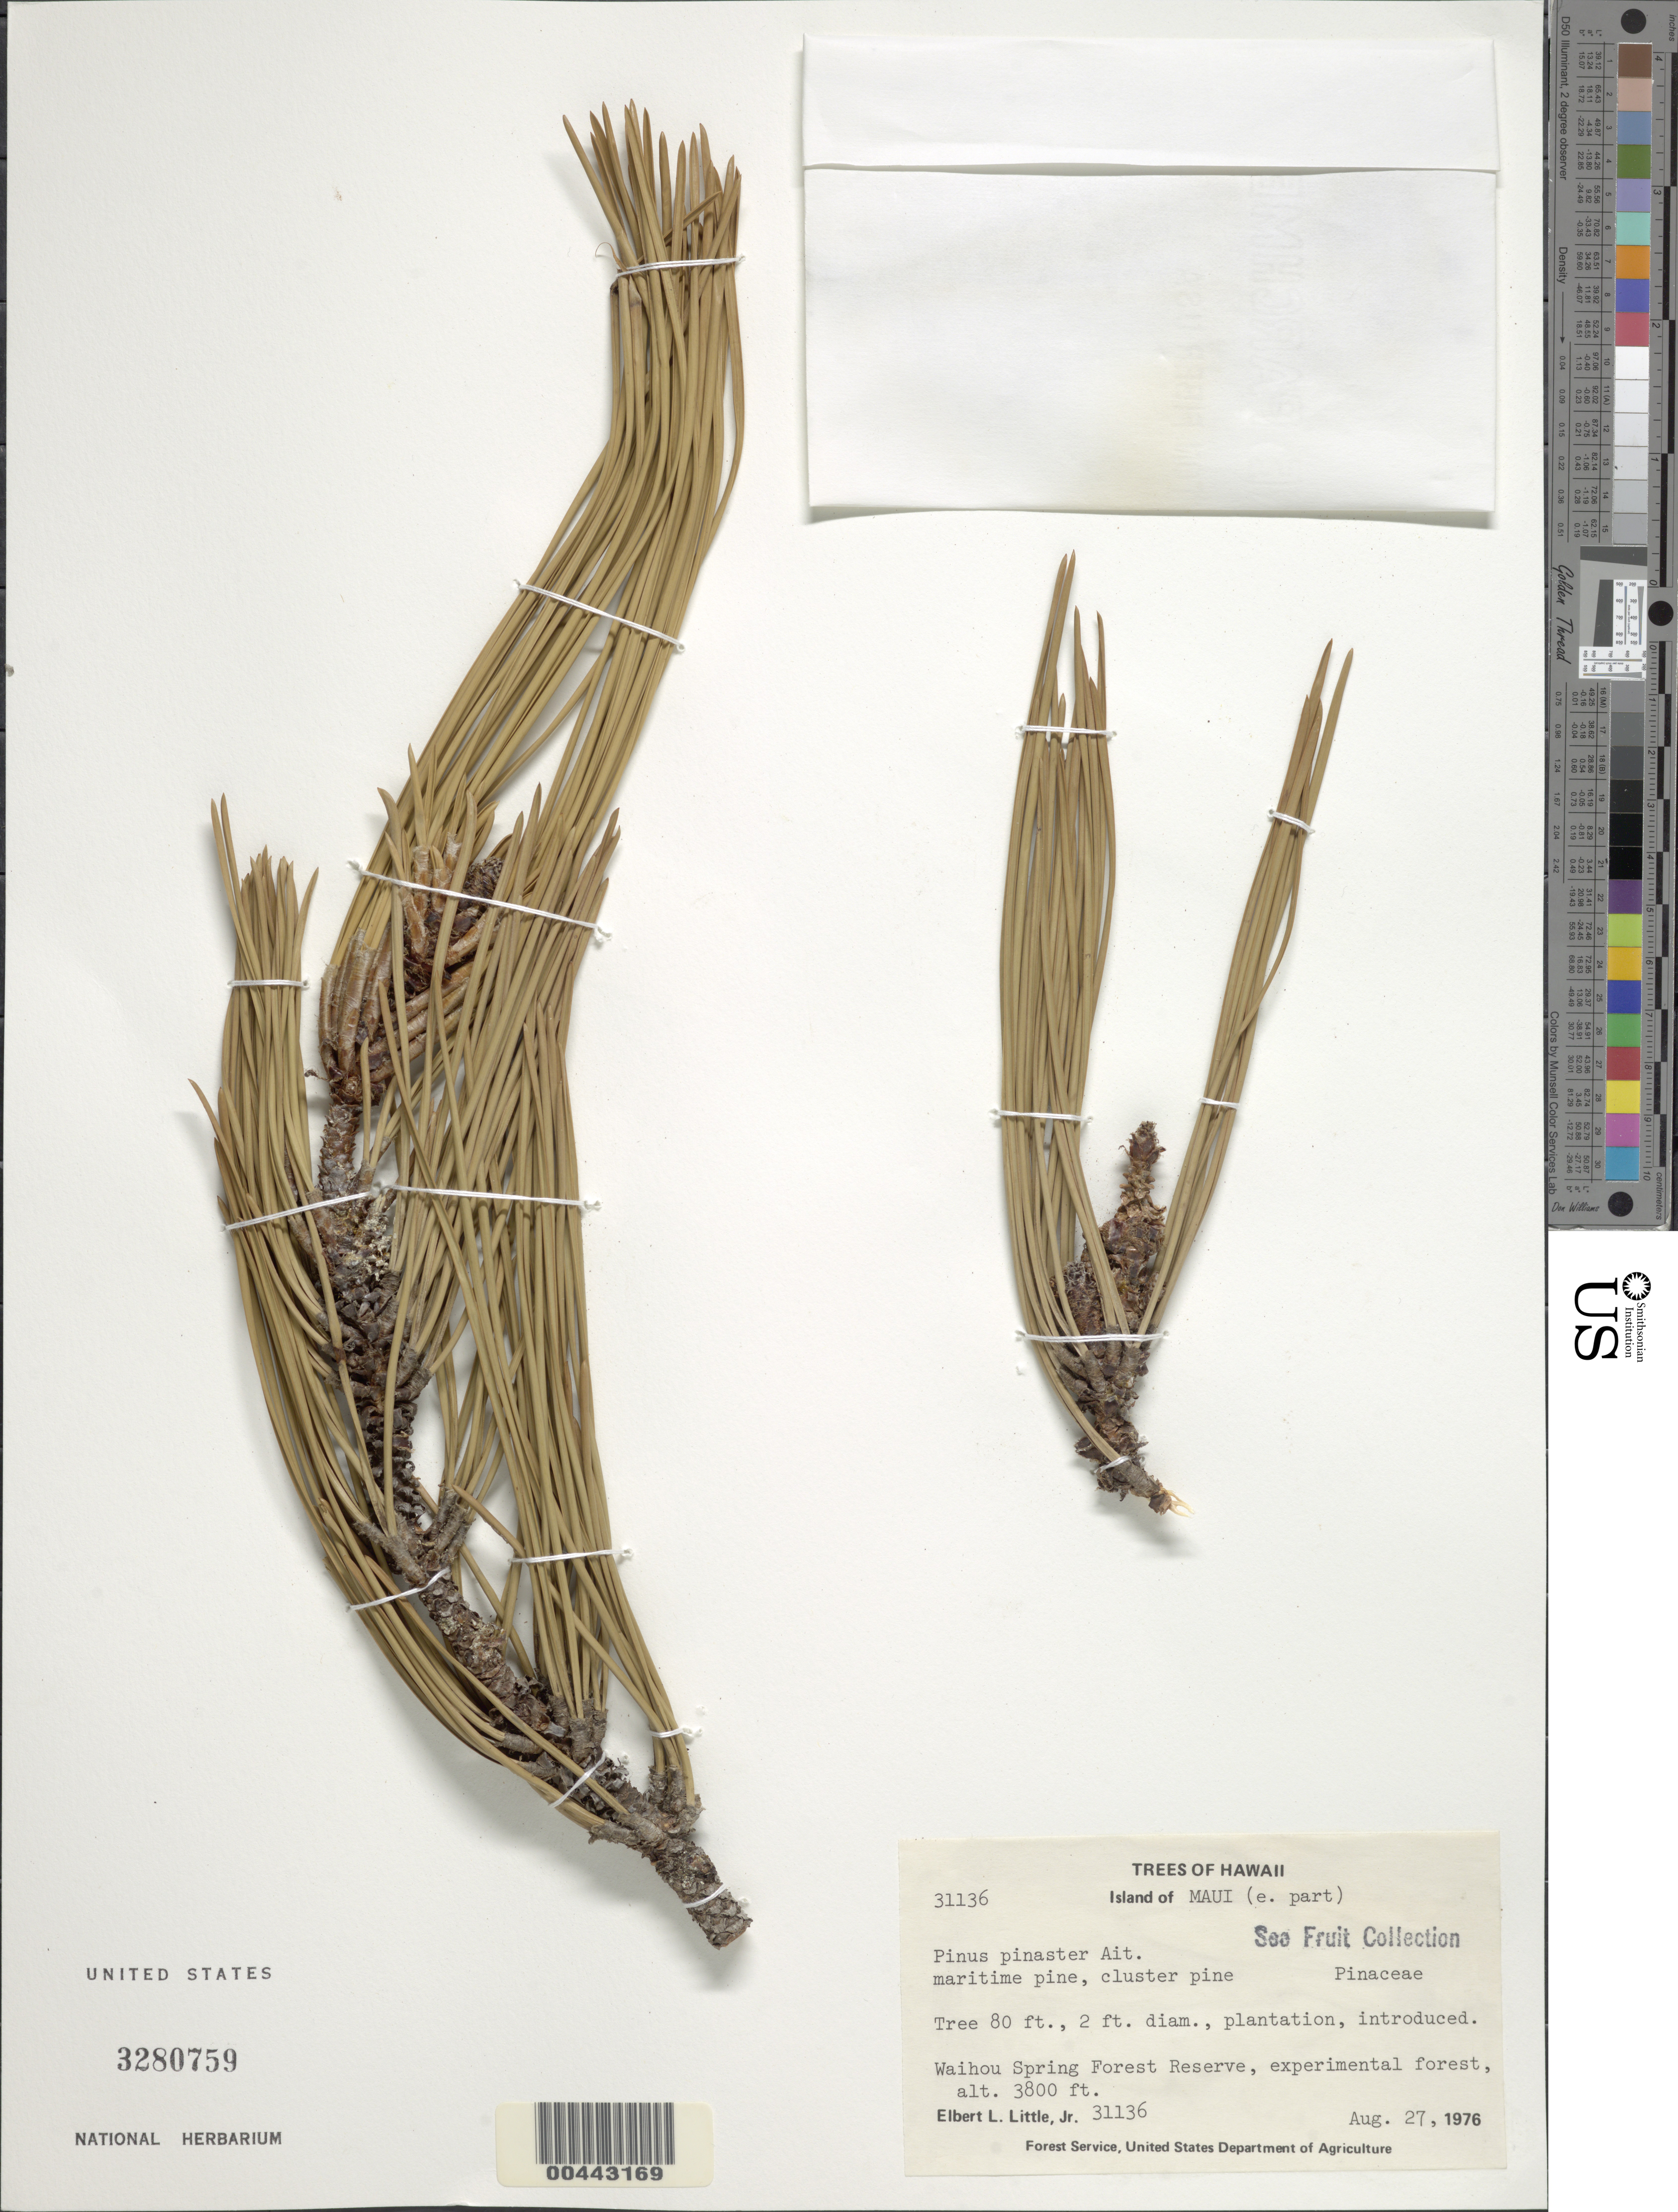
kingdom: Plantae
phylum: Tracheophyta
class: Pinopsida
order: Pinales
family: Pinaceae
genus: Pinus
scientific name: Pinus pinaster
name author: Aiton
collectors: E. L. Little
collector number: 31136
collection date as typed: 27 Aug 1976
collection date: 1976-08-27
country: United States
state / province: Hawaii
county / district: Maui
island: Maui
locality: E part of Maui, Waihou Spring Forest Reserve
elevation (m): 1158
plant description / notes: Additional habitat and plant information on sheet. East side of Maui island within Waihou Spring for Res forest.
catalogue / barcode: US 3280759